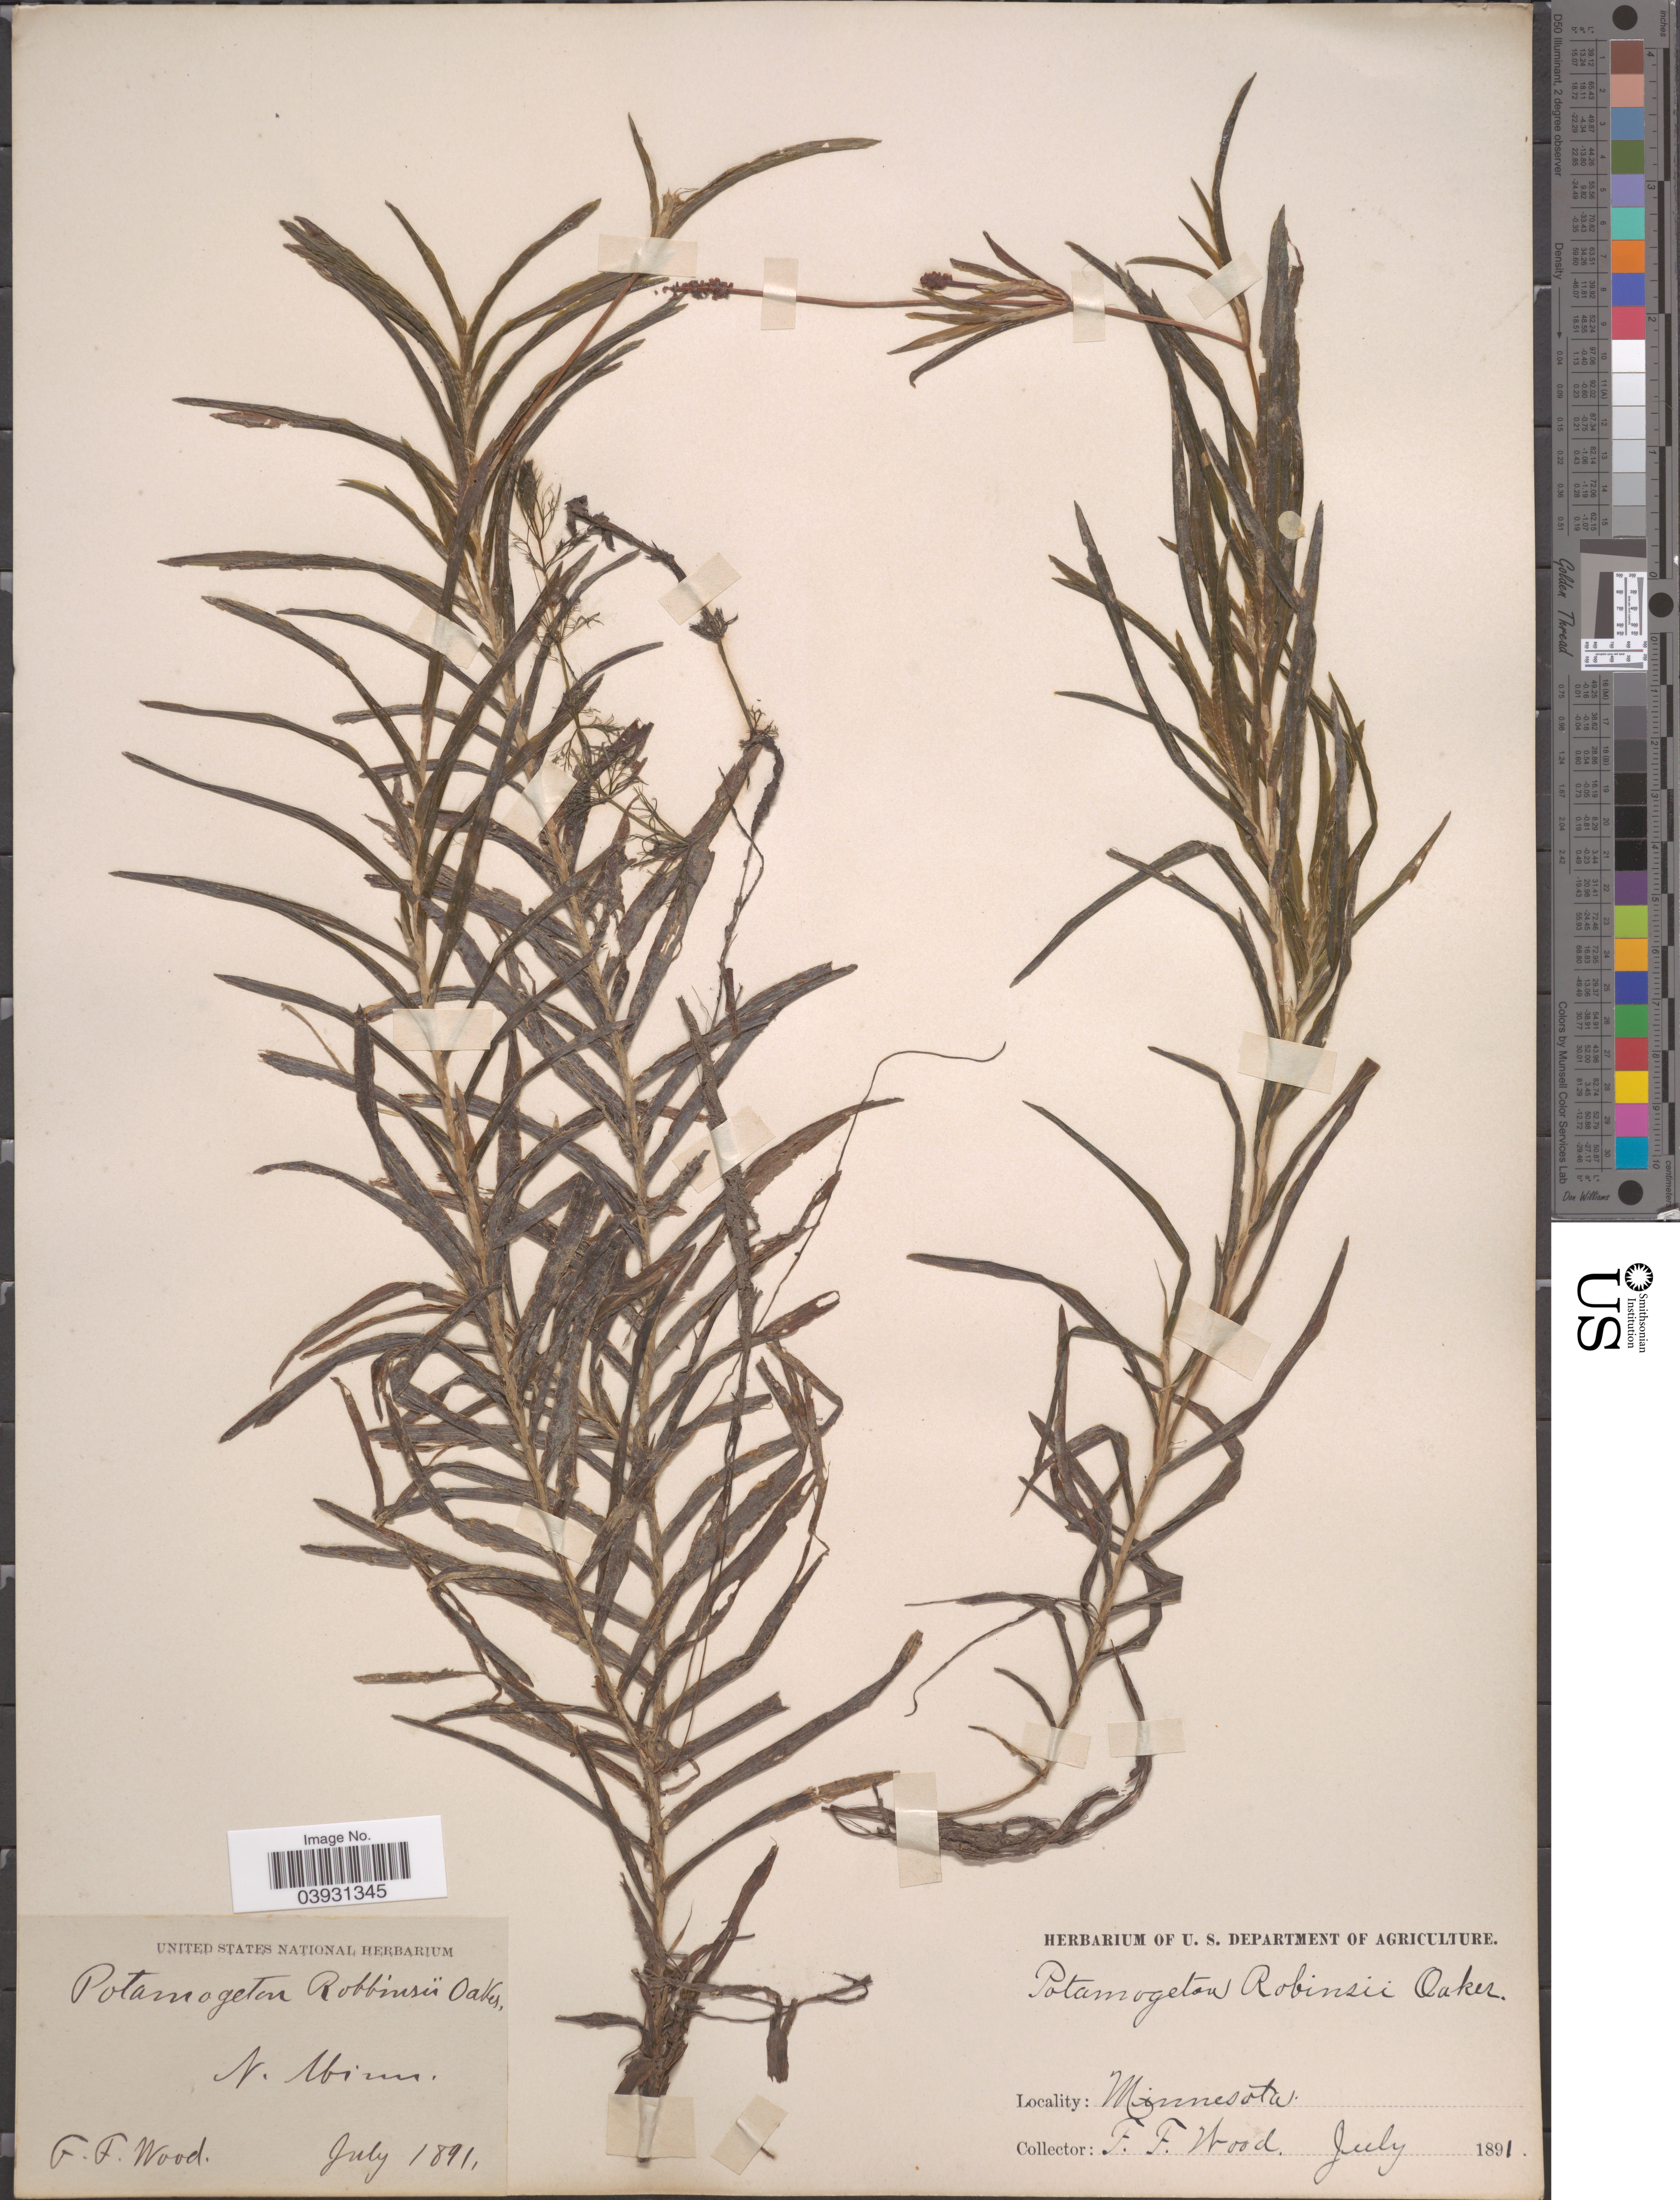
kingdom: Plantae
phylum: Tracheophyta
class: Liliopsida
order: Alismatales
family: Potamogetonaceae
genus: Potamogeton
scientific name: Potamogeton robbinsii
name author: Oakes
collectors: F. Wood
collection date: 1891-07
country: United States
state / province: Minnesota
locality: N. Minn.